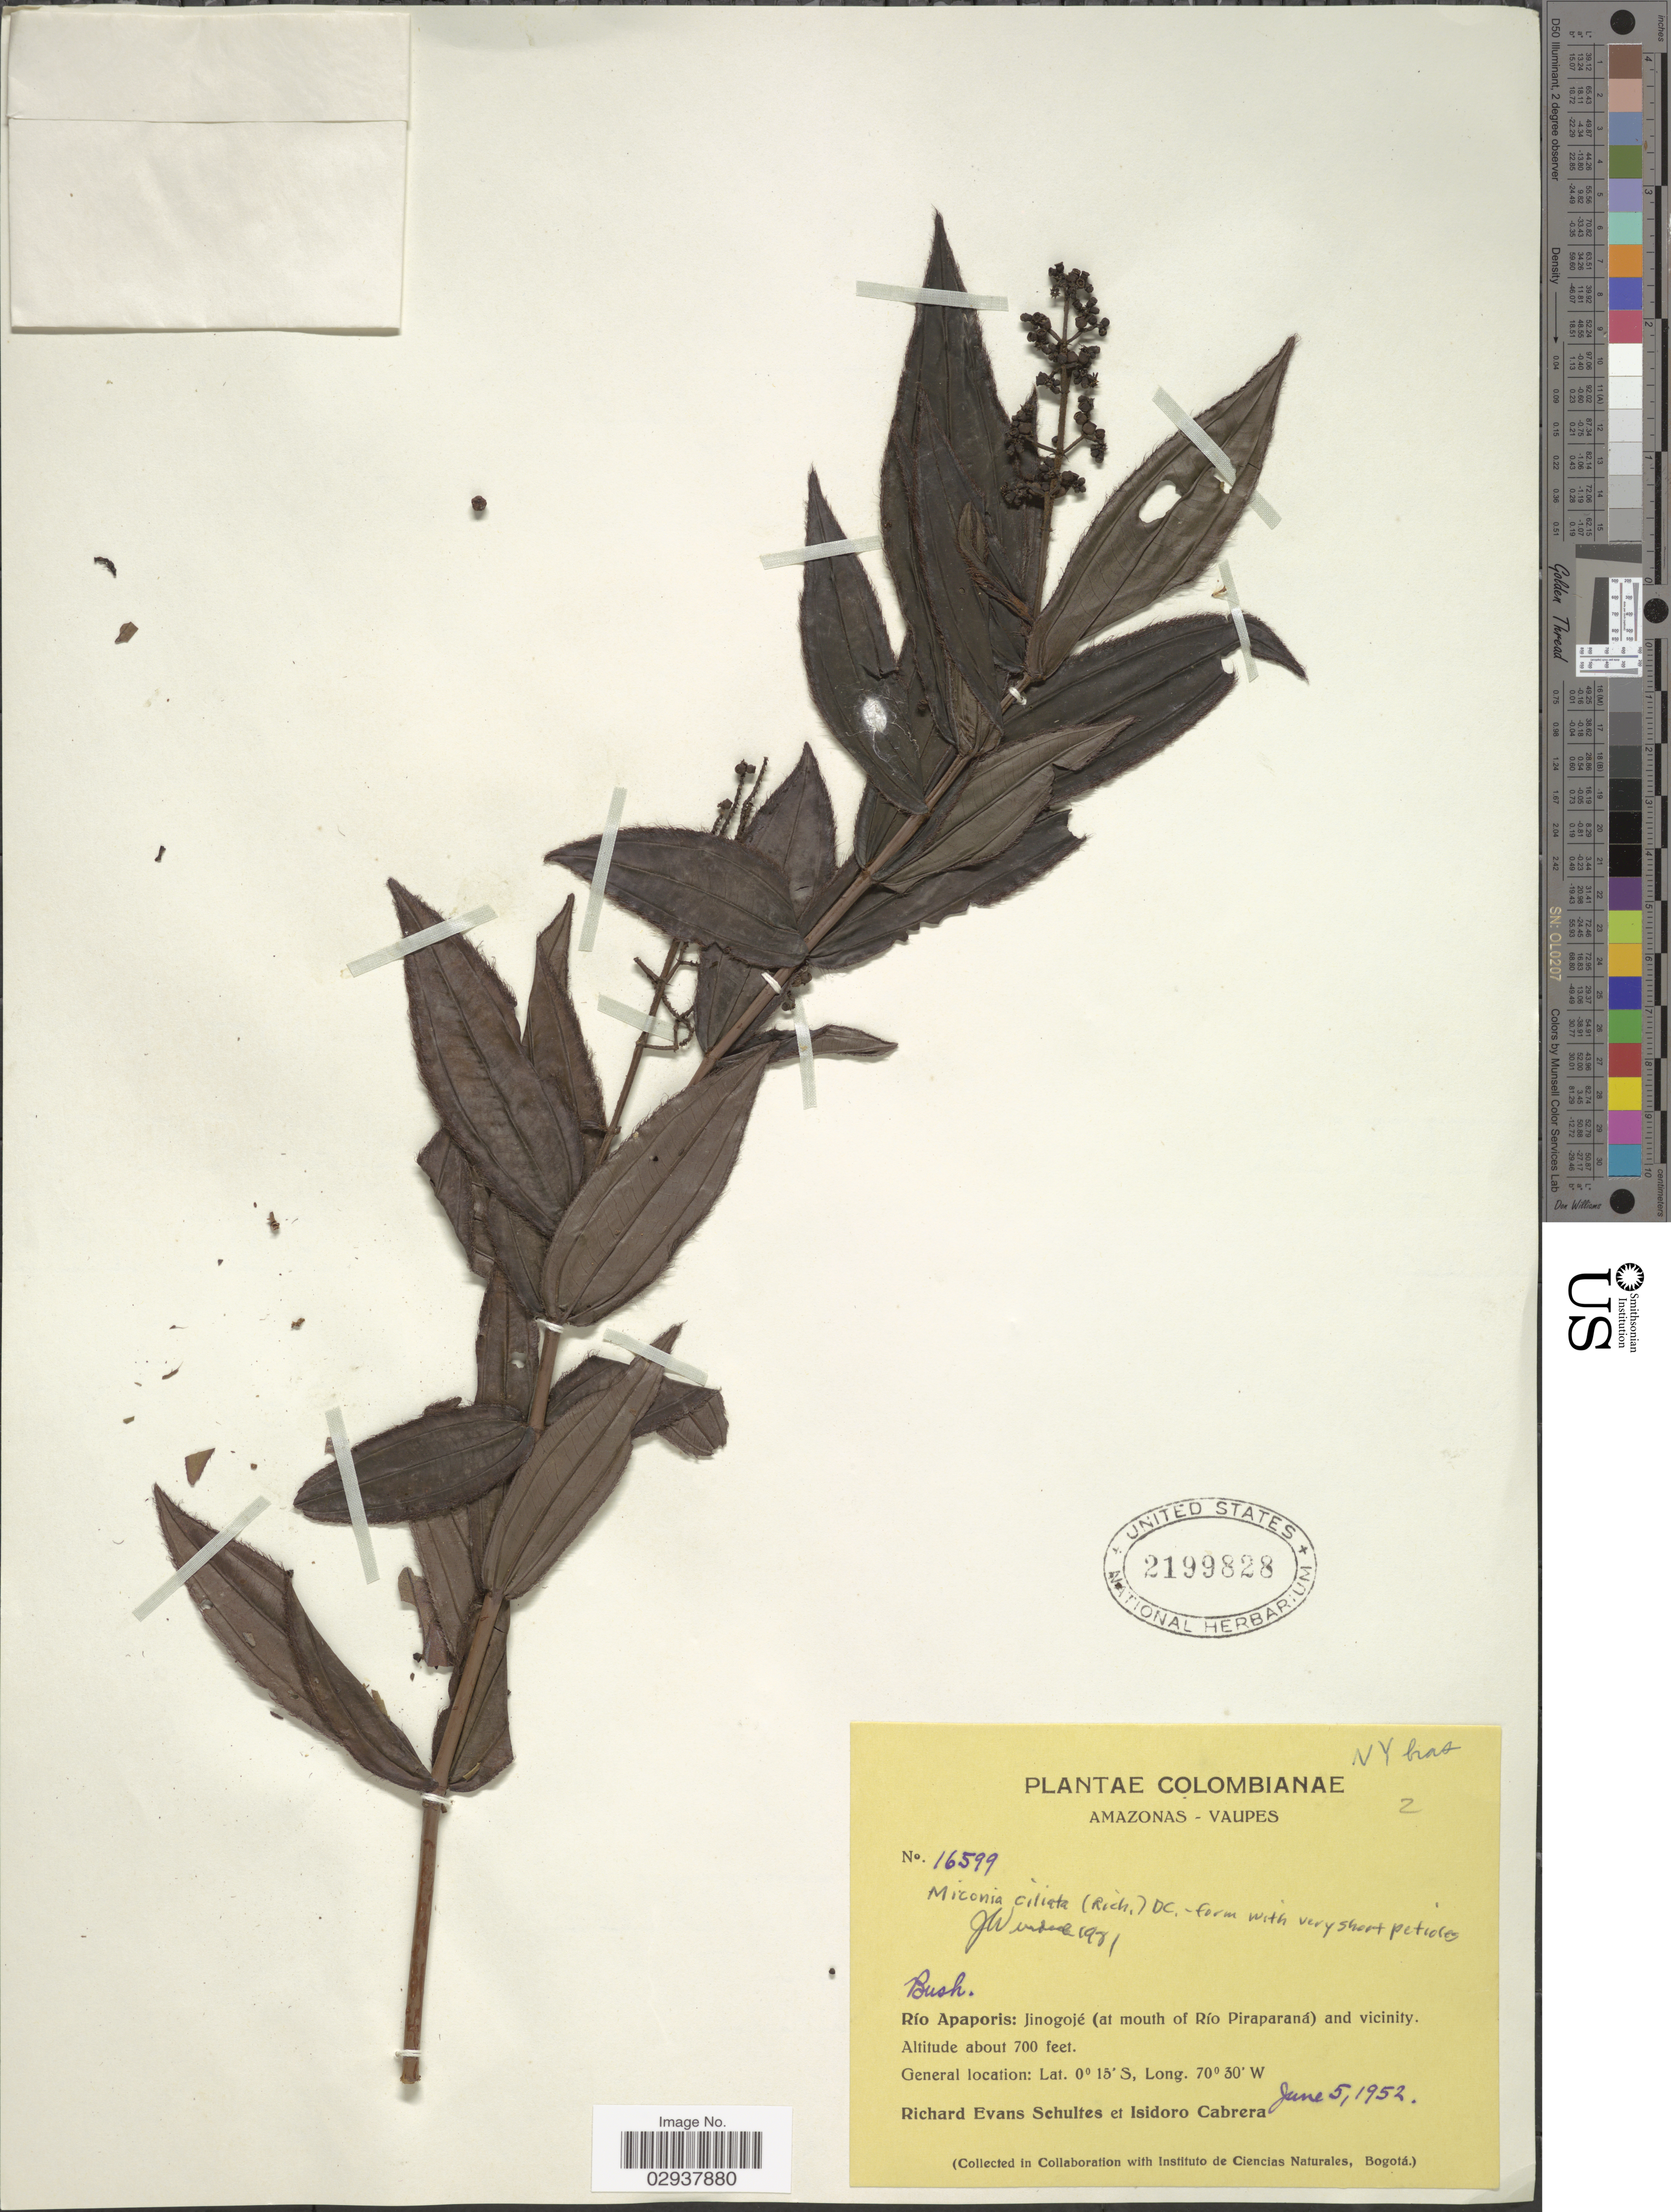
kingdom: Plantae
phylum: Tracheophyta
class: Magnoliopsida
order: Myrtales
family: Melastomataceae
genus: Miconia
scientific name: Miconia ciliata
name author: (Rich.) DC.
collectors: R. E. Schultes & I. Cabrera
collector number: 16599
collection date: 1952-06-05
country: Colombia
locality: Amazonas - Vaupes. Río Apaporis: Jinogojé (at mouth of Río Piraparaná) and vicinity.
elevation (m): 213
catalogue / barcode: US 2199828